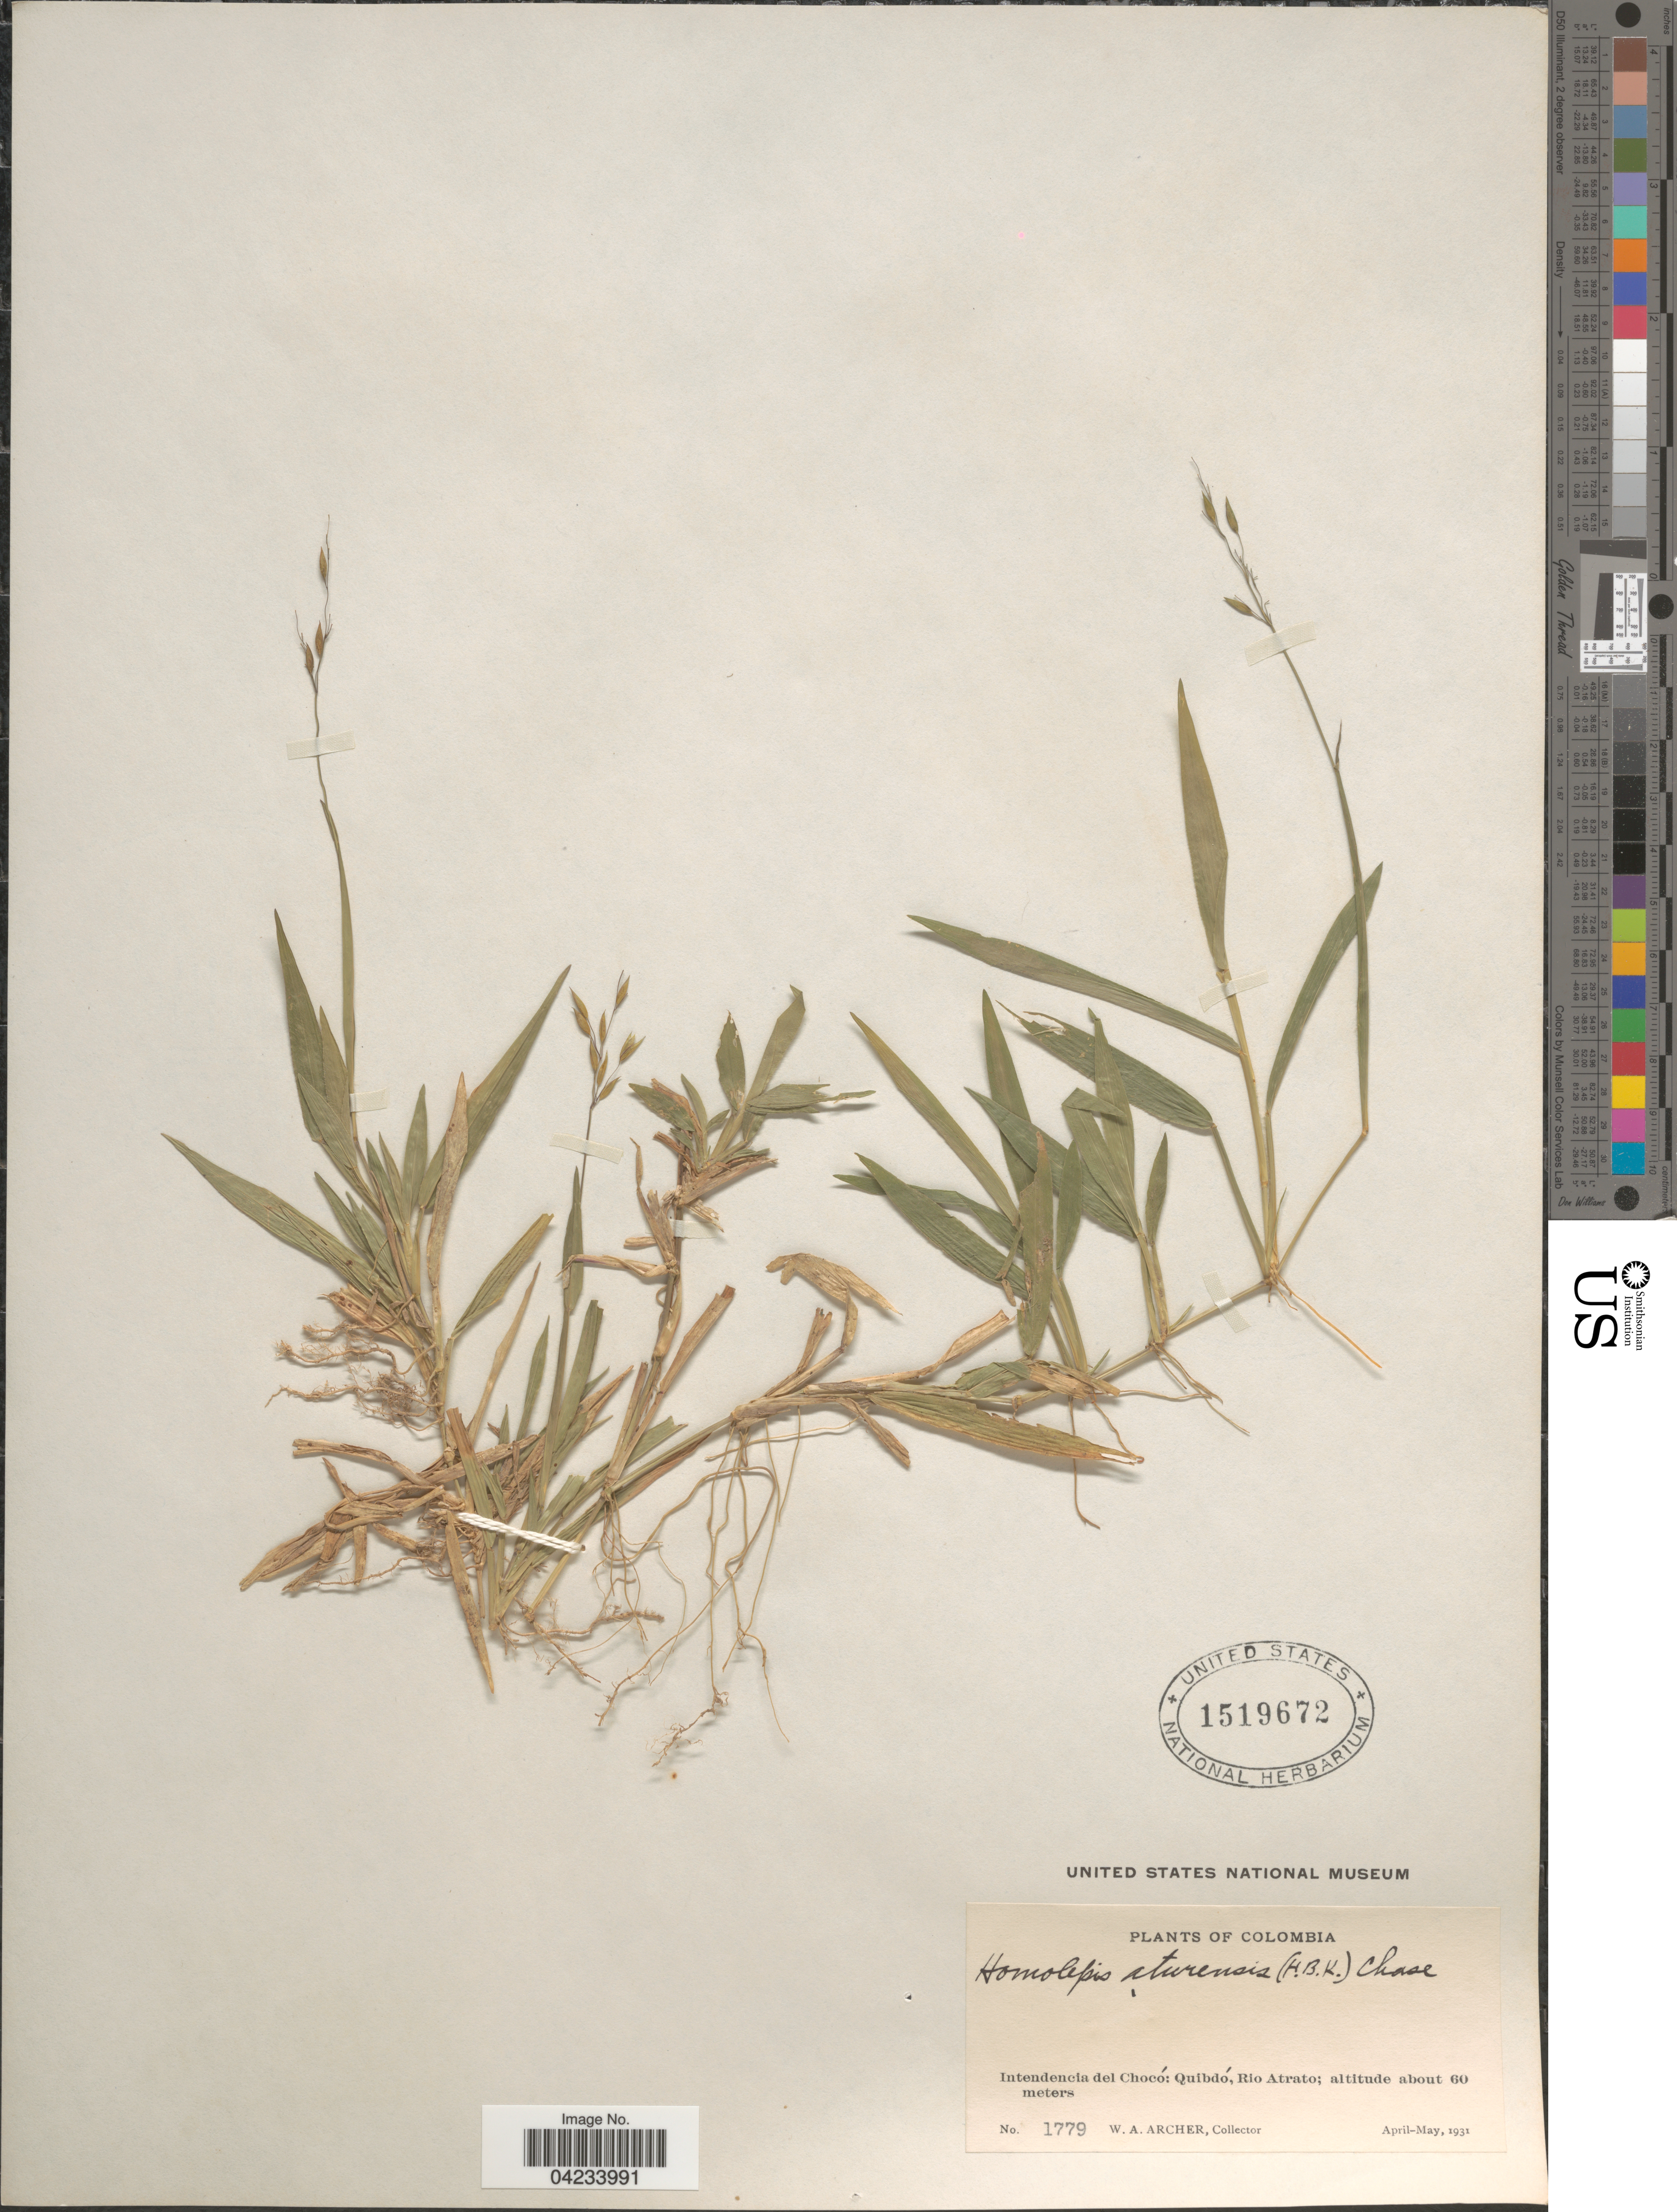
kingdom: Plantae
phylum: Tracheophyta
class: Liliopsida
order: Poales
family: Poaceae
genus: Homolepis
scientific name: Homolepis aturensis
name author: (Kunth) Chase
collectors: W. Archer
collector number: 1779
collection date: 1931-04/1931-05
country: Colombia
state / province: Chocó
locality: Intendencia del Chocó: Quibdó, Rio Atrato.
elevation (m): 60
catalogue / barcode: US 1519672